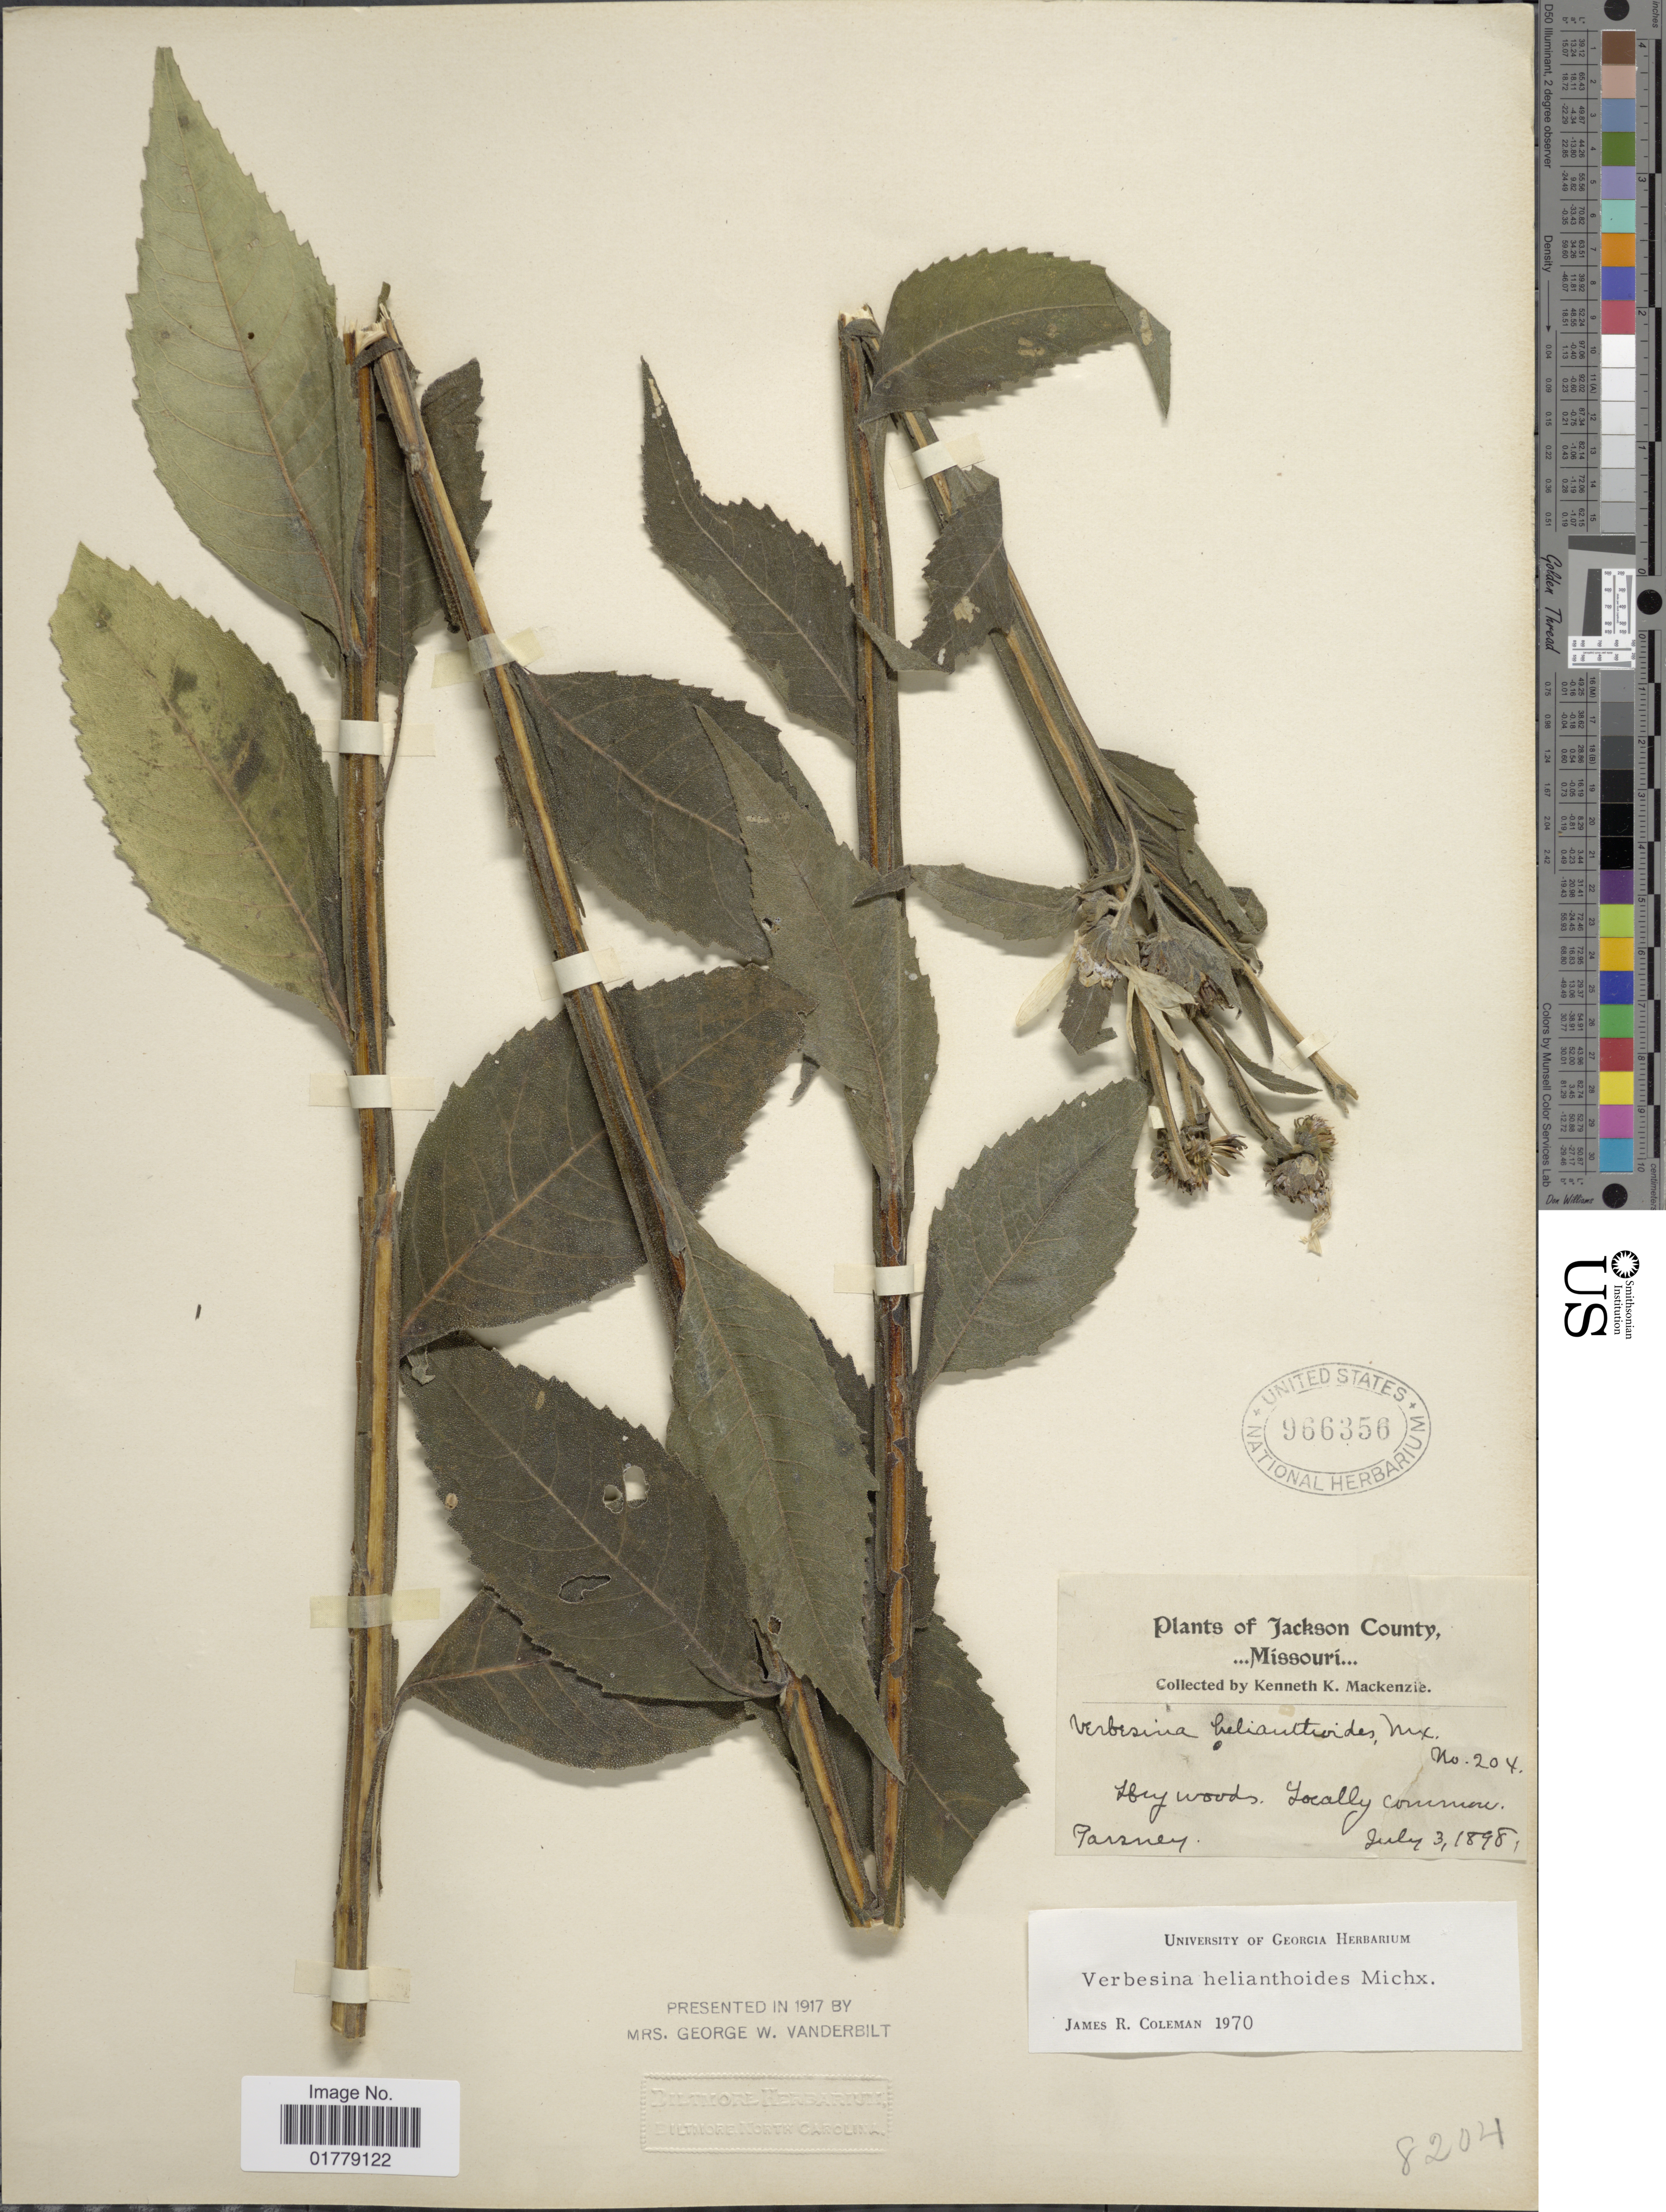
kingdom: Plantae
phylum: Tracheophyta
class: Magnoliopsida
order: Asterales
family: Asteraceae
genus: Verbesina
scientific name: Verbesina helianthoides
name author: Hook. & Arn. in Hook.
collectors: K. K. Mackenzie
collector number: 204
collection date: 1898-07-03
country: United States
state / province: Missouri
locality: Jackson County, Missouri. Tarsney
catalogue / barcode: US 966356